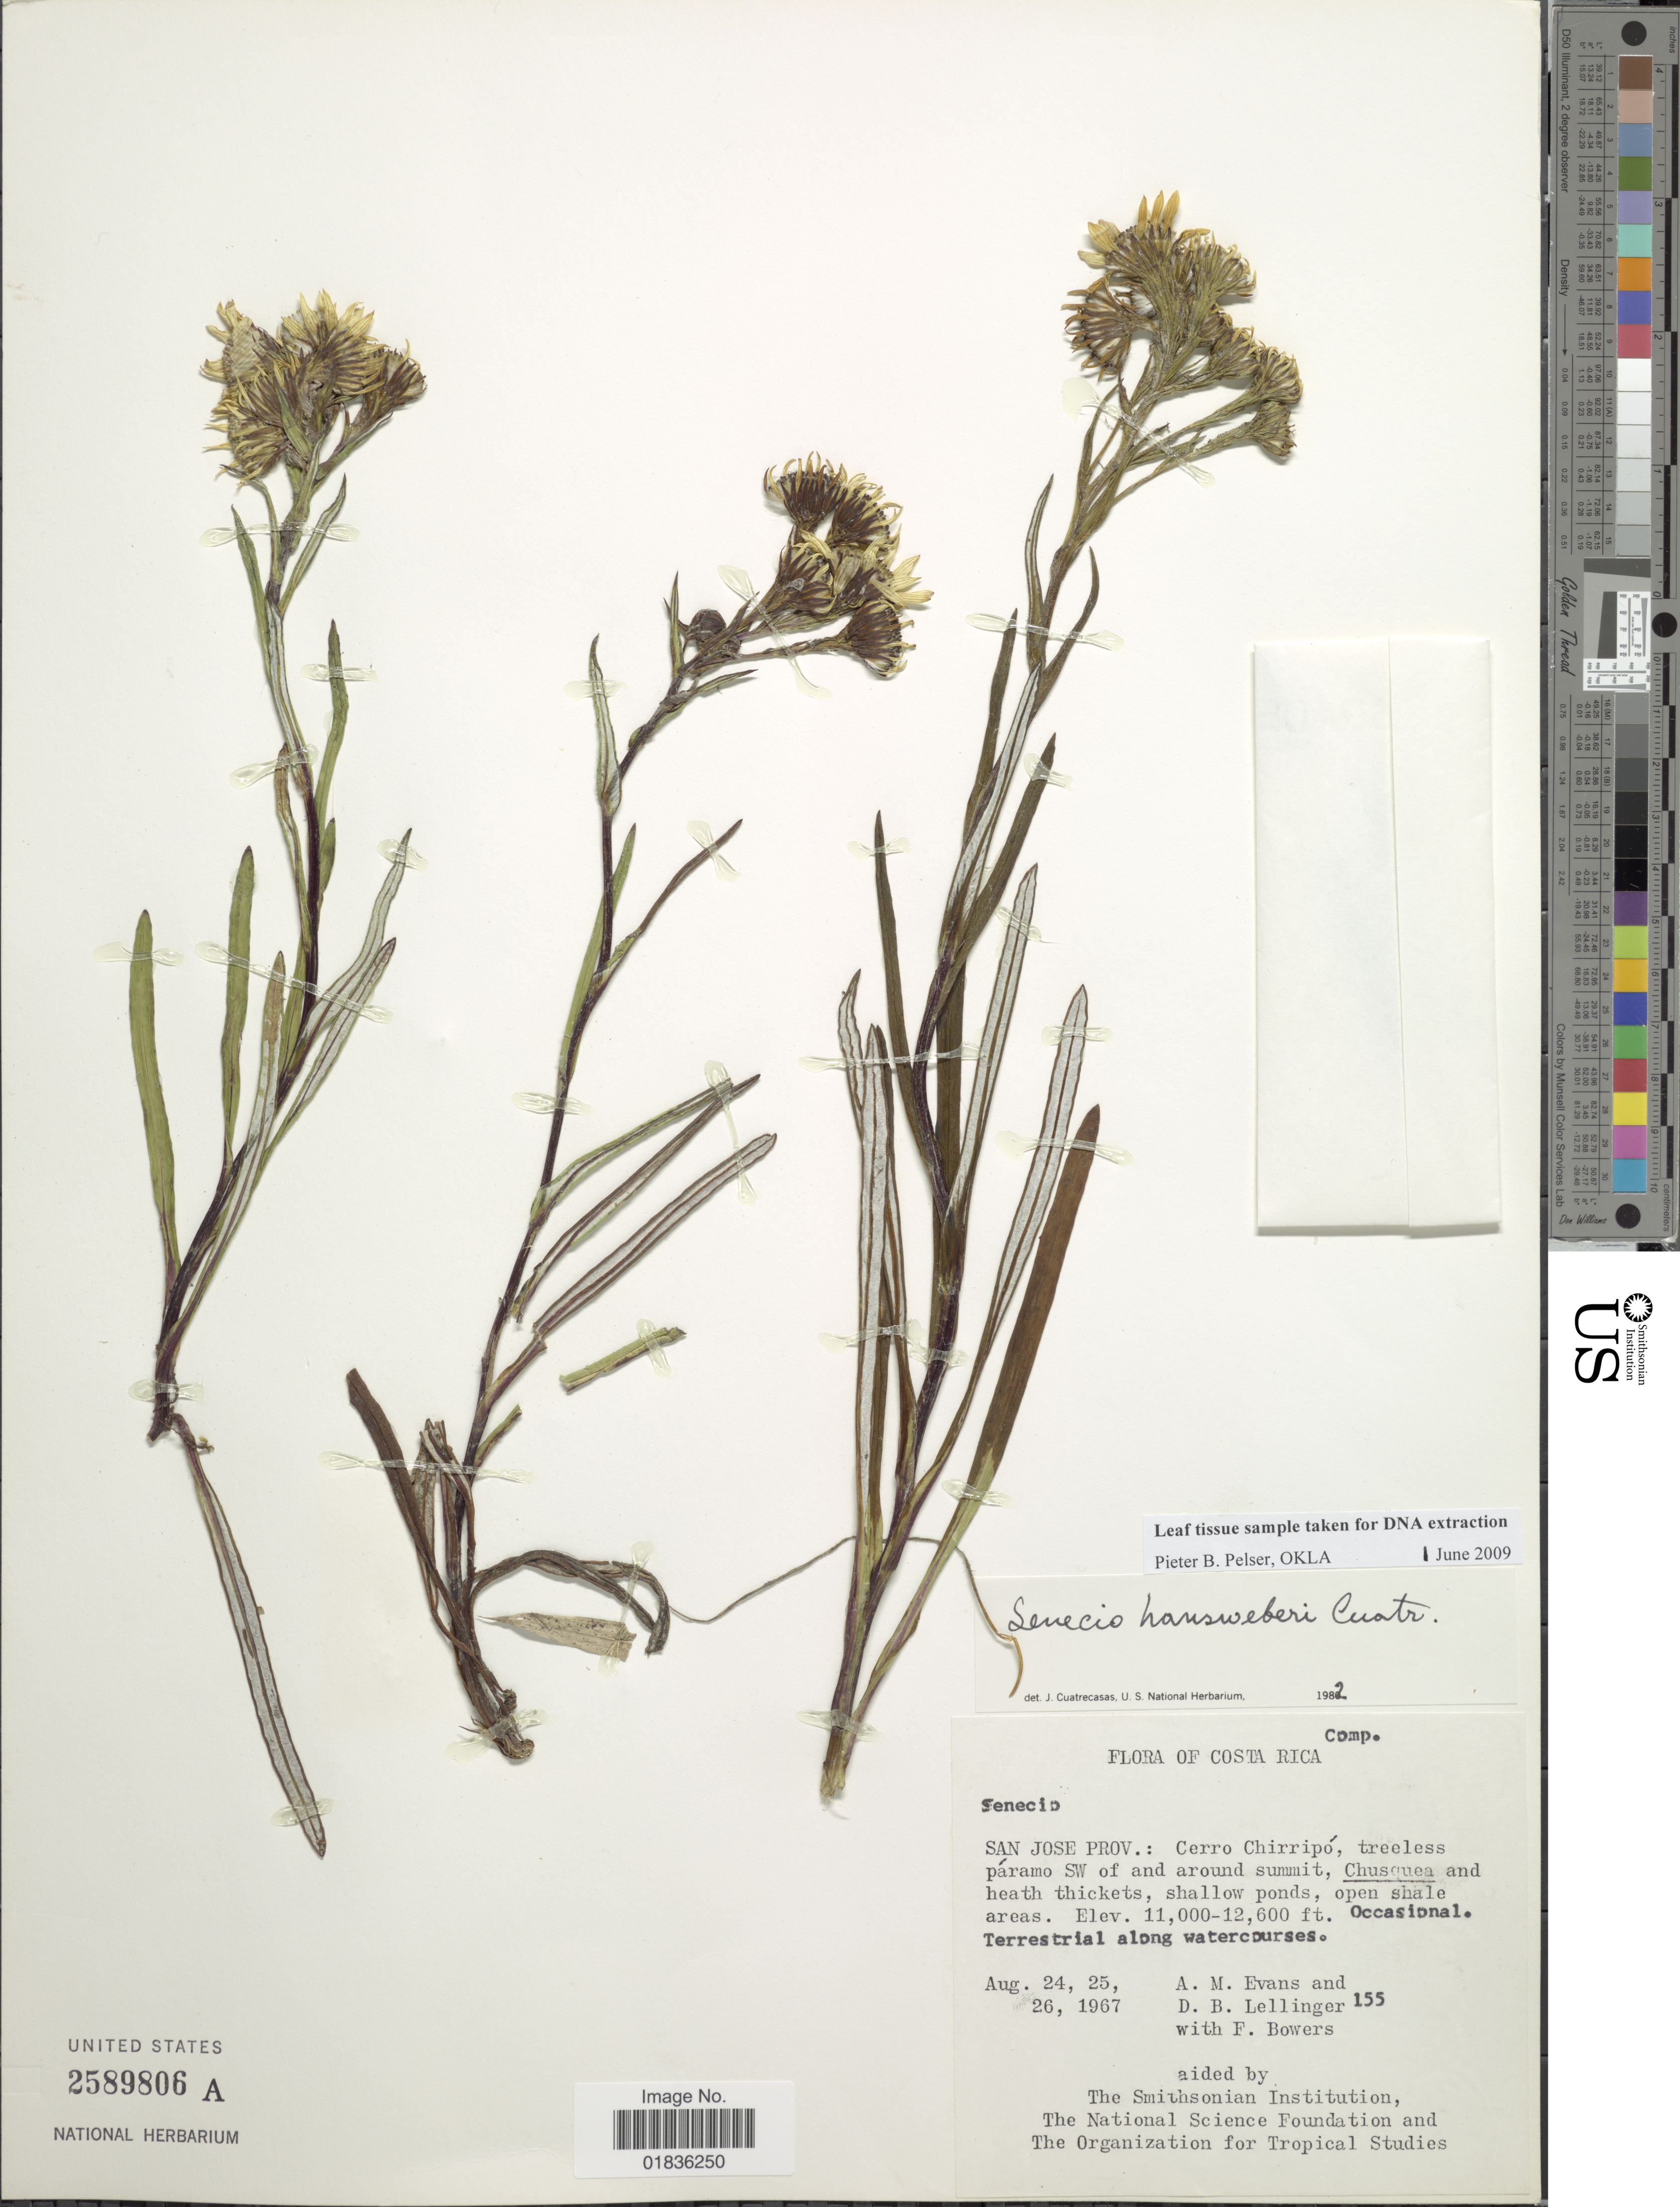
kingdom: Plantae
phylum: Tracheophyta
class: Magnoliopsida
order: Asterales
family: Asteraceae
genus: Senecio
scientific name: Senecio hansweberi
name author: Cuatrec.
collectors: A. M. Evans, D. B. Lellinger & F. Bowers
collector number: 155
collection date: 1967-08-24/1967-08-26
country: Costa Rica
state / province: San José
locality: Cerro Chirripo, treeless paramo SW of and around summit, Chusquea and heath thickets.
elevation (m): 3353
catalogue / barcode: US 2589806A